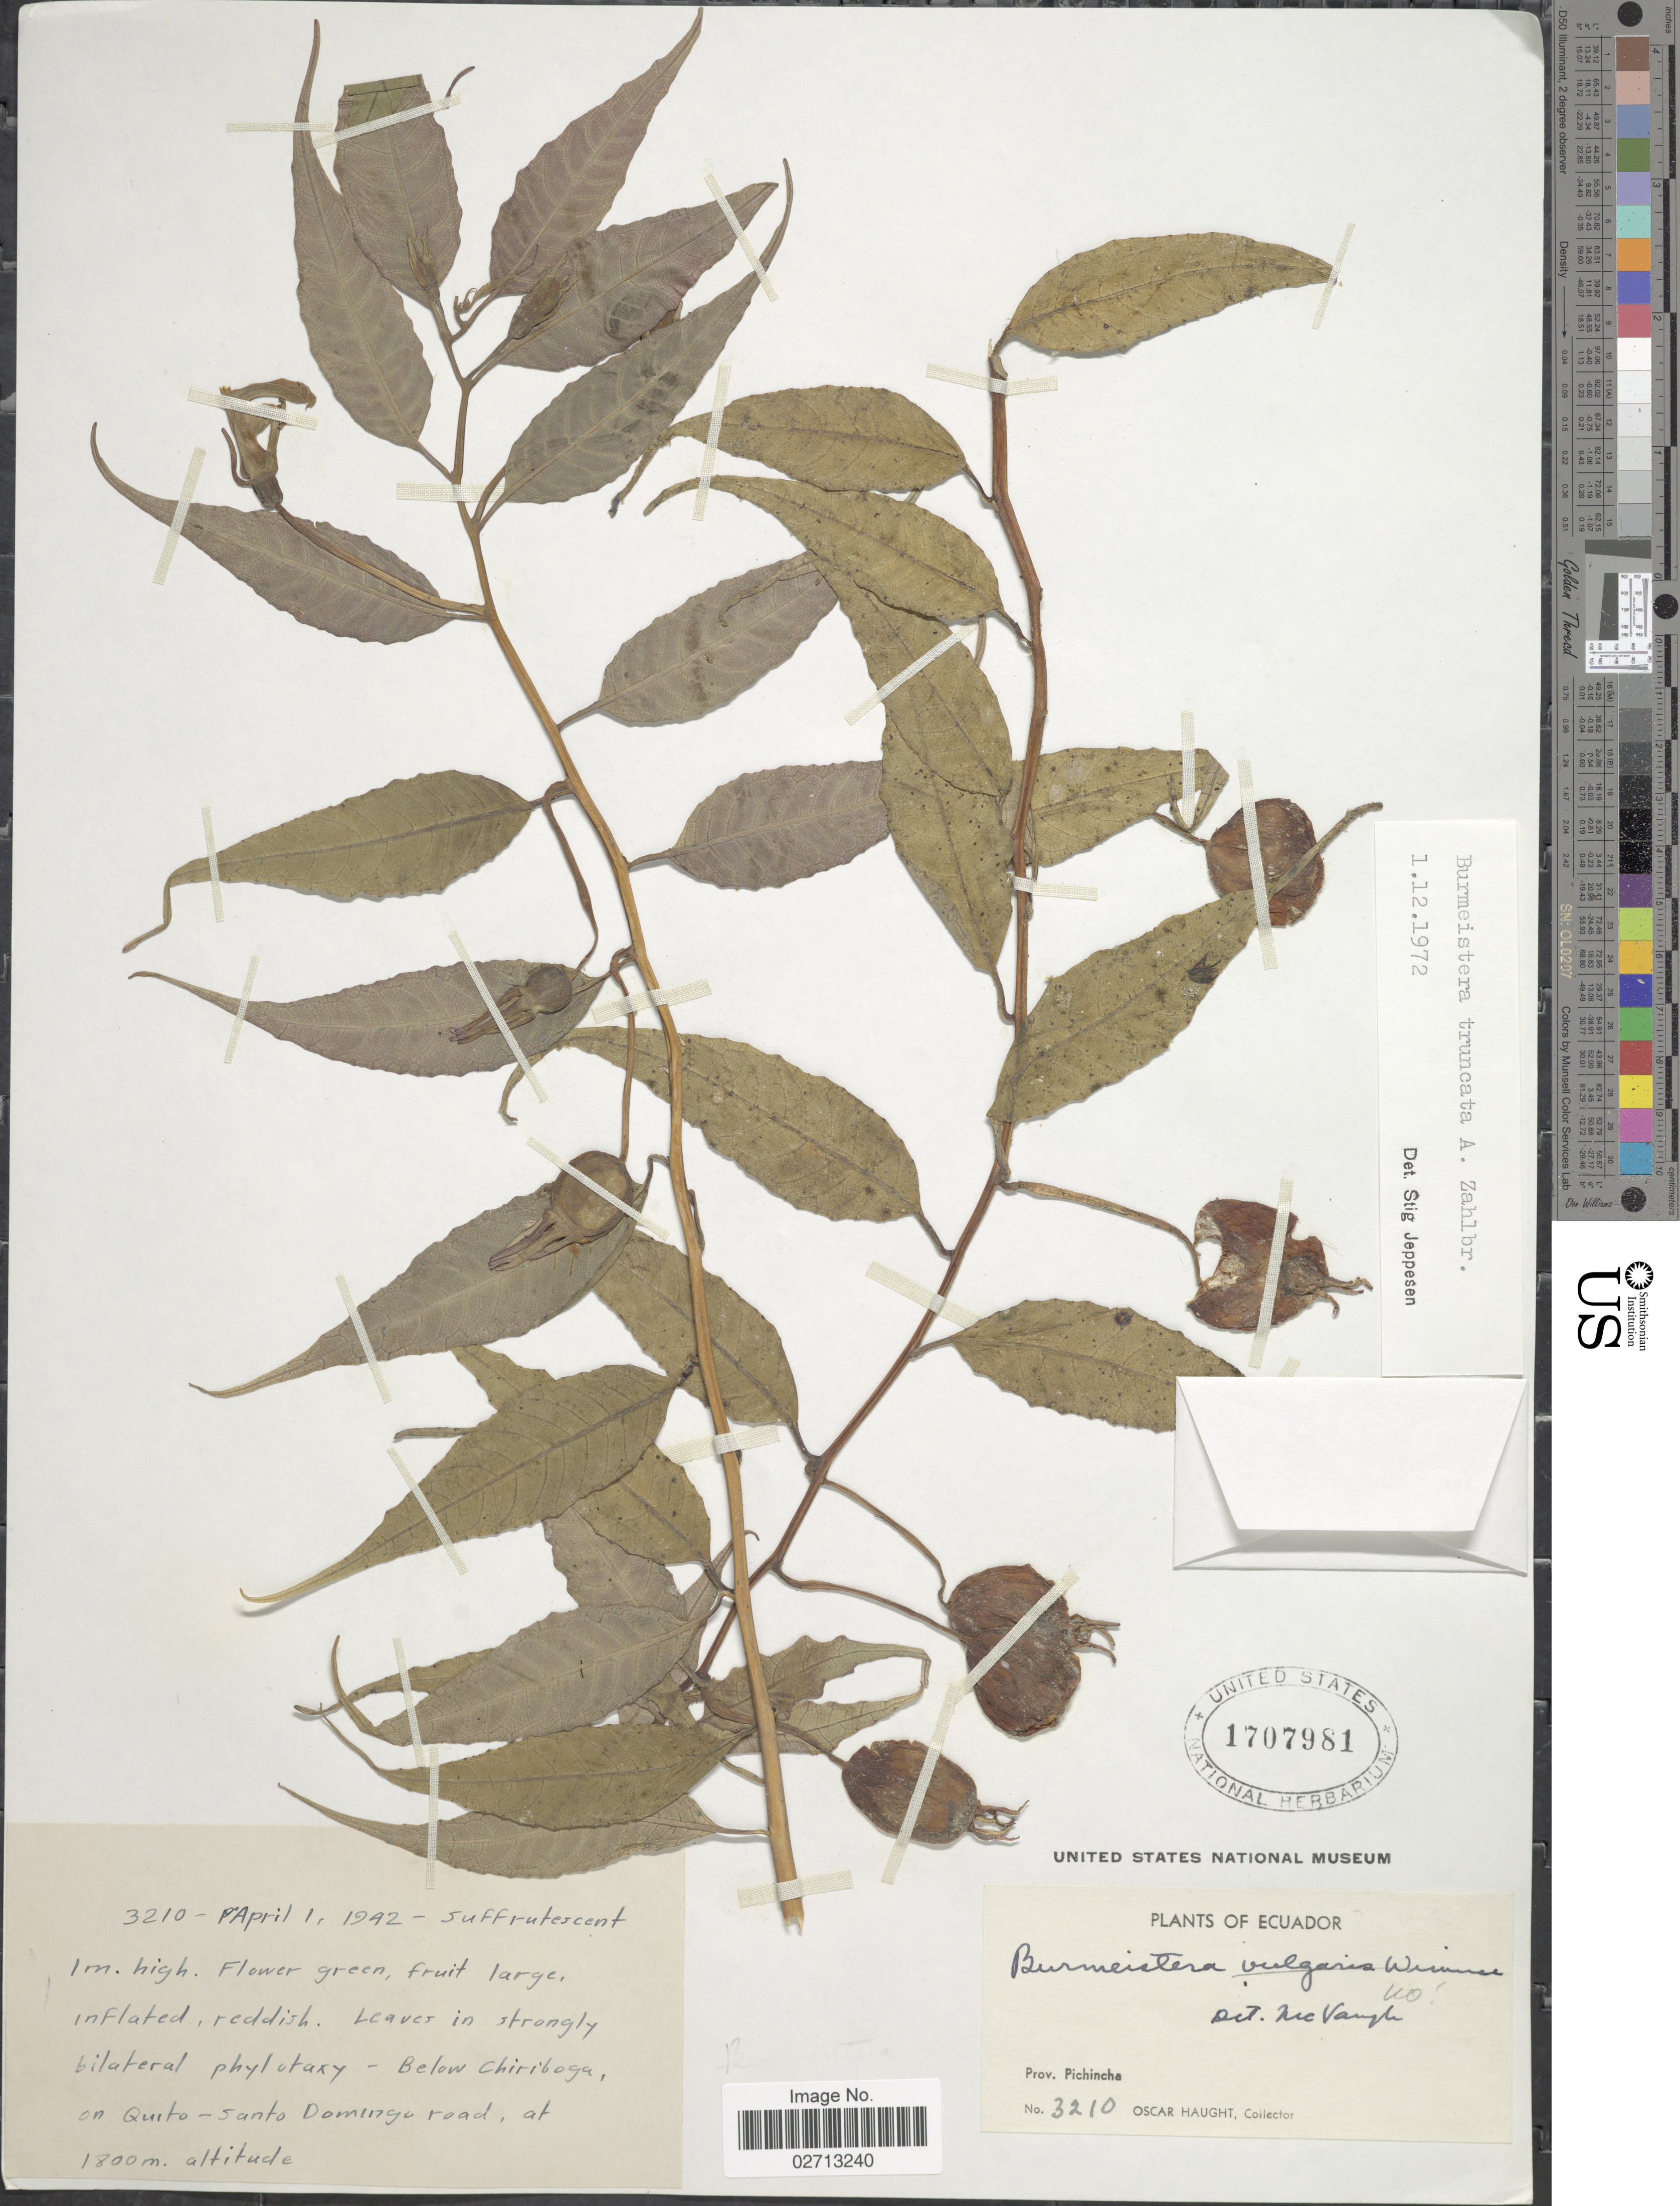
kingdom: Plantae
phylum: Tracheophyta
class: Magnoliopsida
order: Asterales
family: Campanulaceae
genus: Burmeistera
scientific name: Burmeistera truncata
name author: Zahlbr.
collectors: O. Haught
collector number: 3210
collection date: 1942-04-01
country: Ecuador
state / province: Pichincha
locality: Below Chiriboga, on Quito - Santo Domingo road.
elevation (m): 1800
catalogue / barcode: US 1707981